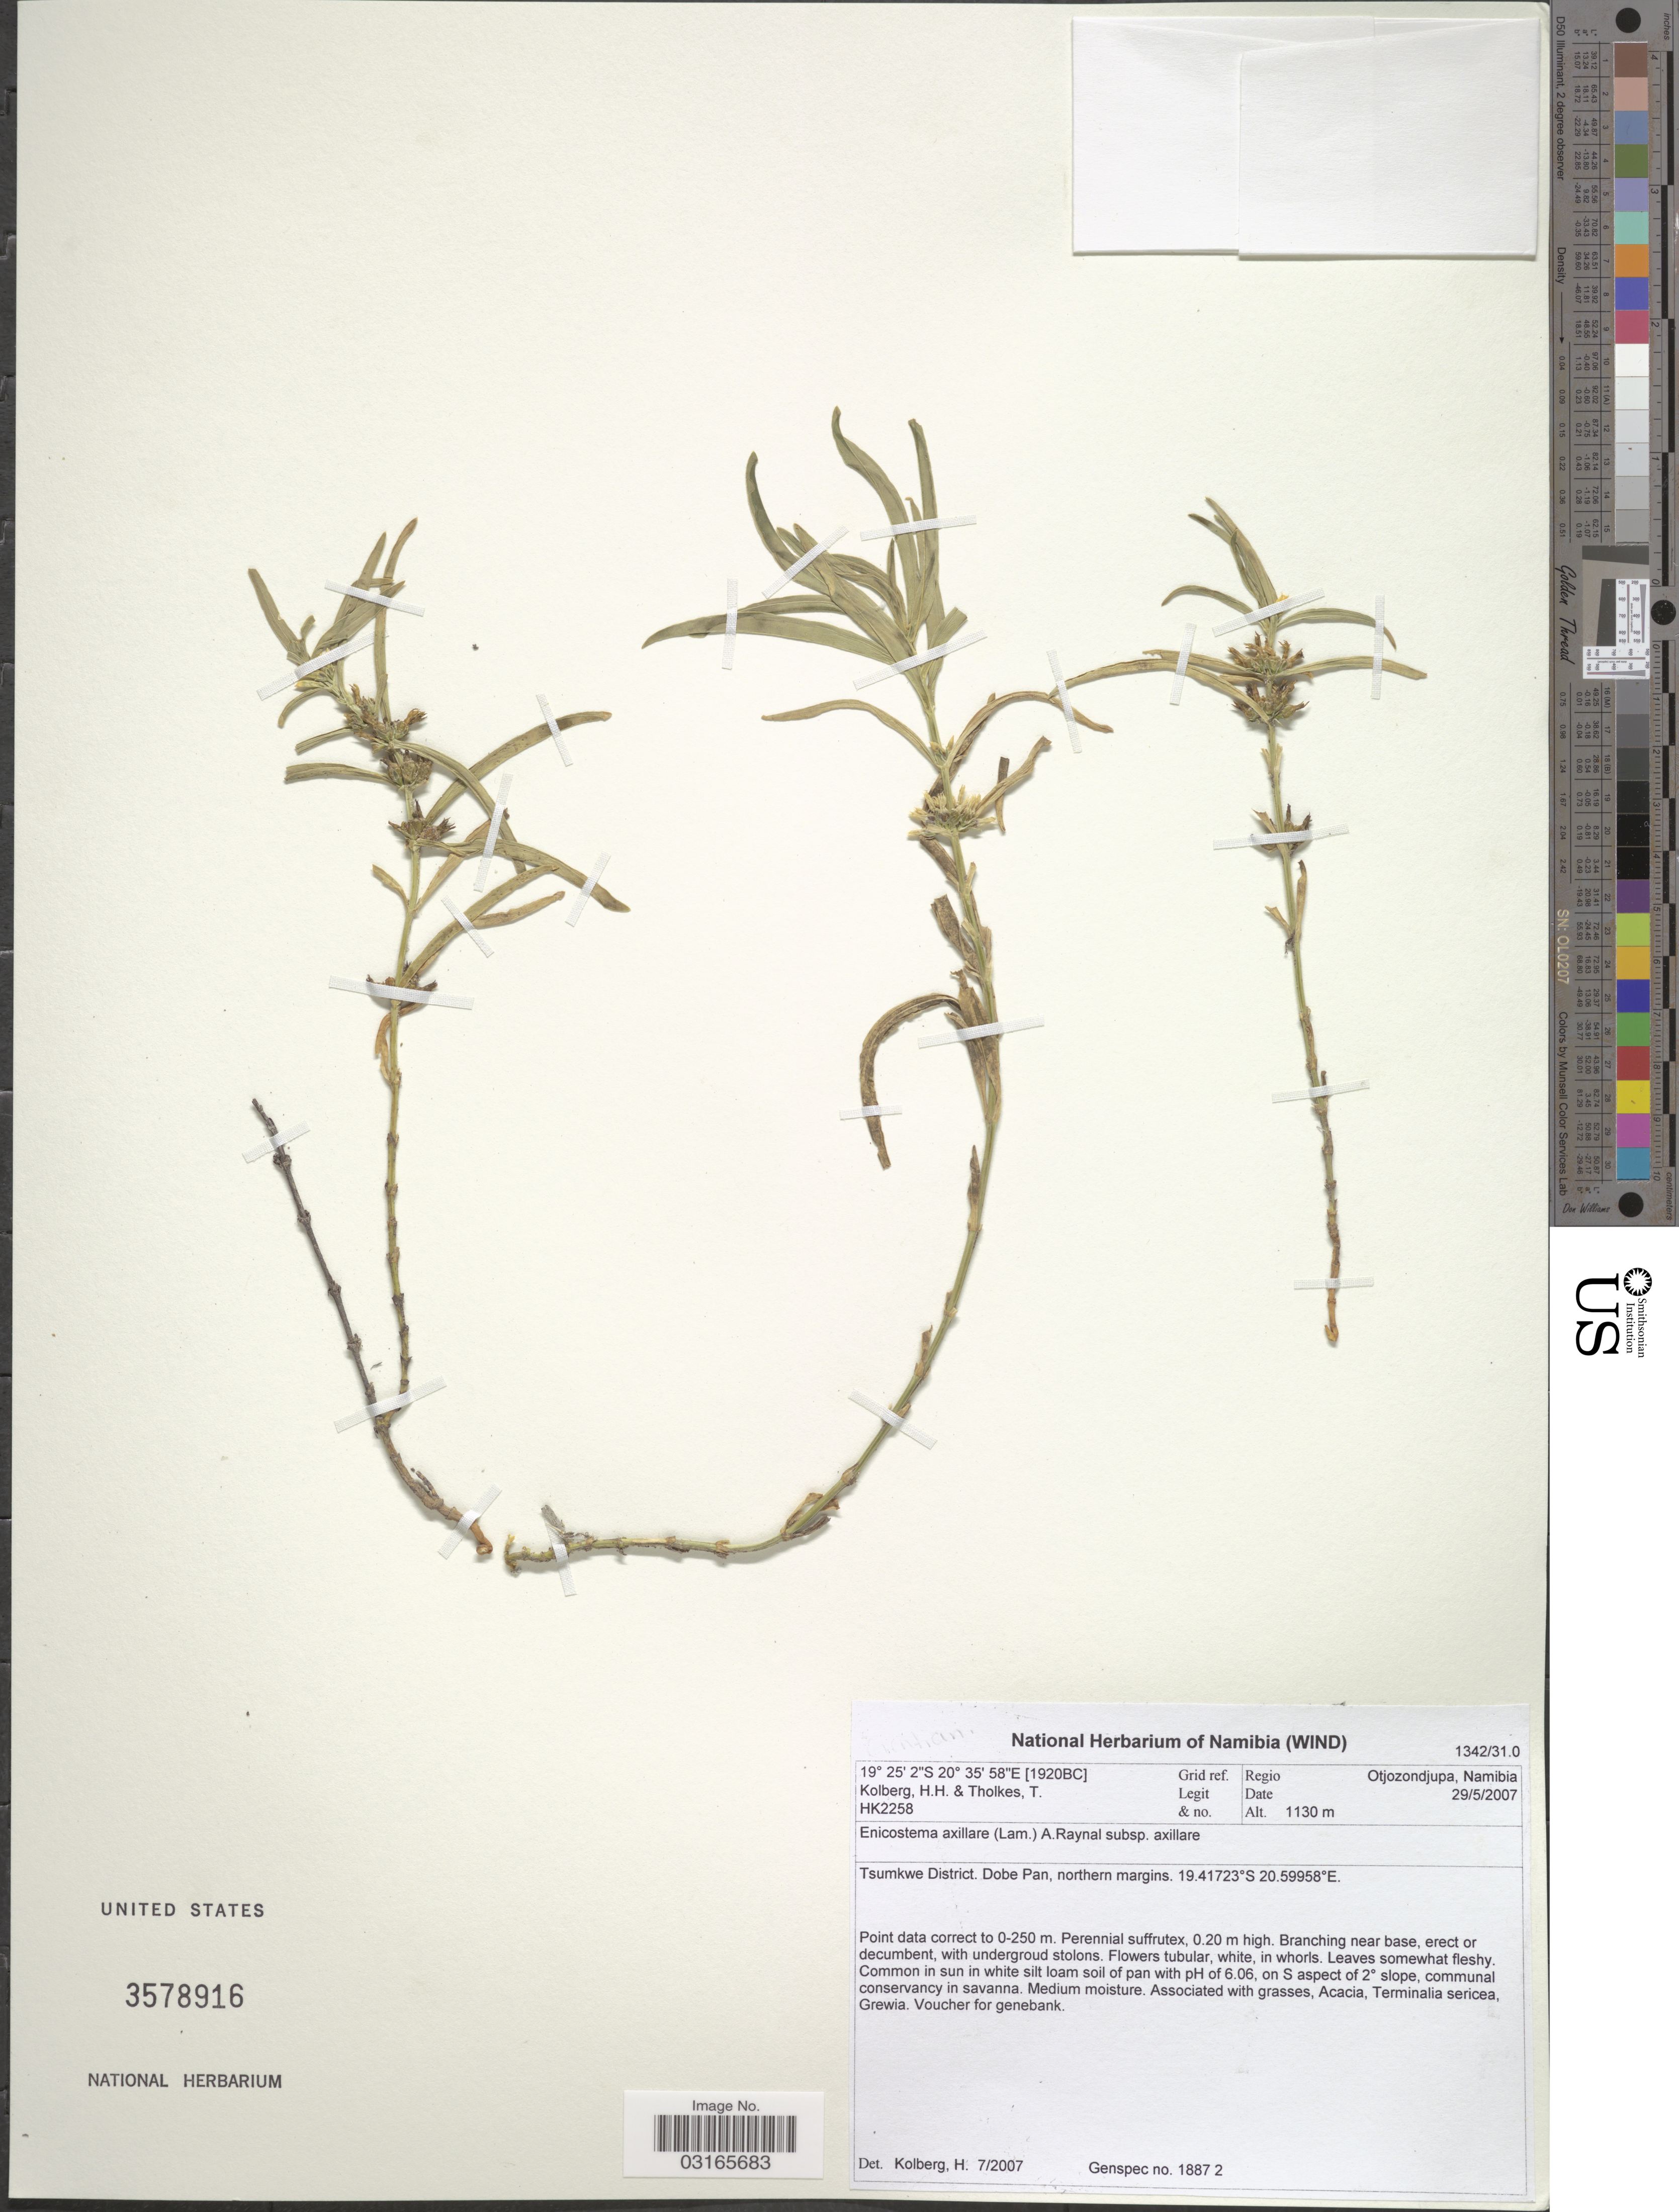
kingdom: Plantae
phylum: Tracheophyta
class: Magnoliopsida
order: Gentianales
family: Gentianaceae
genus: Enicostema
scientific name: Enicostema axillare subsp. axillare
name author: (Poir. ex Lam.) A. Raynal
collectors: H. H. Kolberg & T. Tholkes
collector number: HK2258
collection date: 2007-05-29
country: Namibia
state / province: Otjozondjupa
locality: [1920BC] Grid ref. Regio Otjozondjupa, Namibia. Tsumkwe District. Dode Pan, northern margins.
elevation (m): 1130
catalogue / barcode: US 3578916